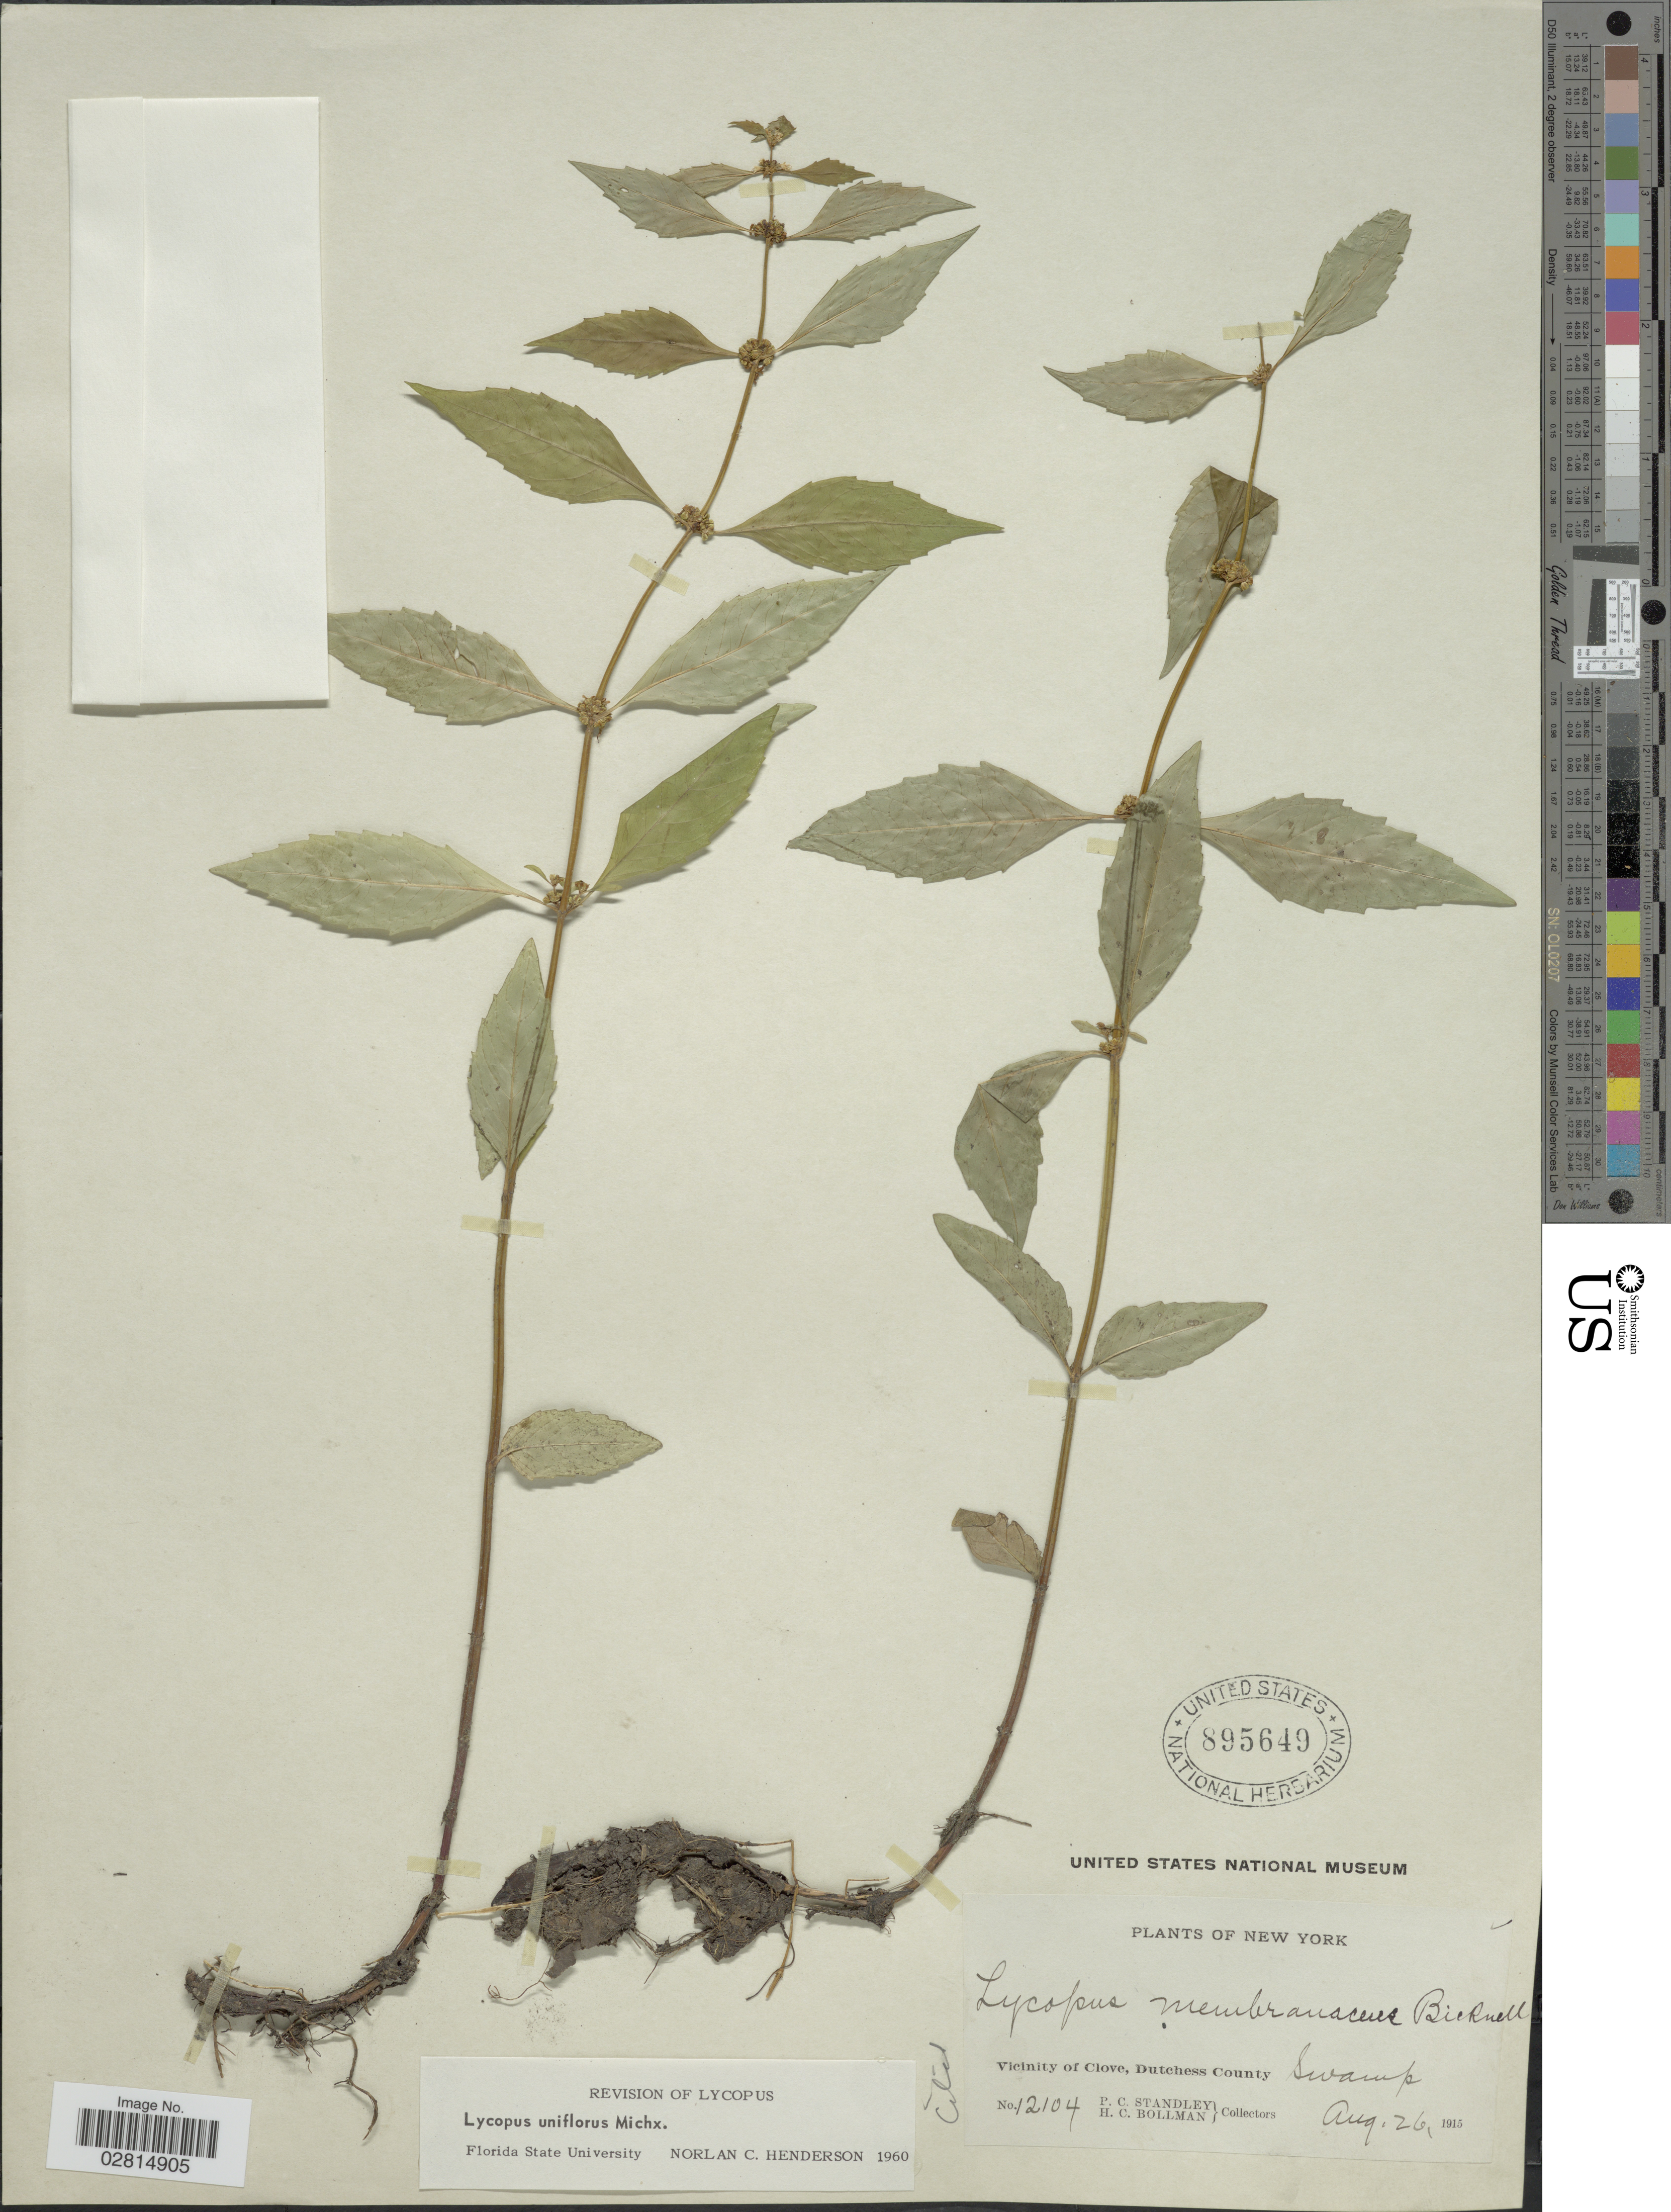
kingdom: Plantae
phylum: Tracheophyta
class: Magnoliopsida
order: Lamiales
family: Lamiaceae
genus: Lycopus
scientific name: Lycopus uniflorus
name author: Michx.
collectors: P. C. Standley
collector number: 12104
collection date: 1915-08-26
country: United States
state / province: New York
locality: Vicinity of Clove, Dutchess County.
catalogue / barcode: US 895649